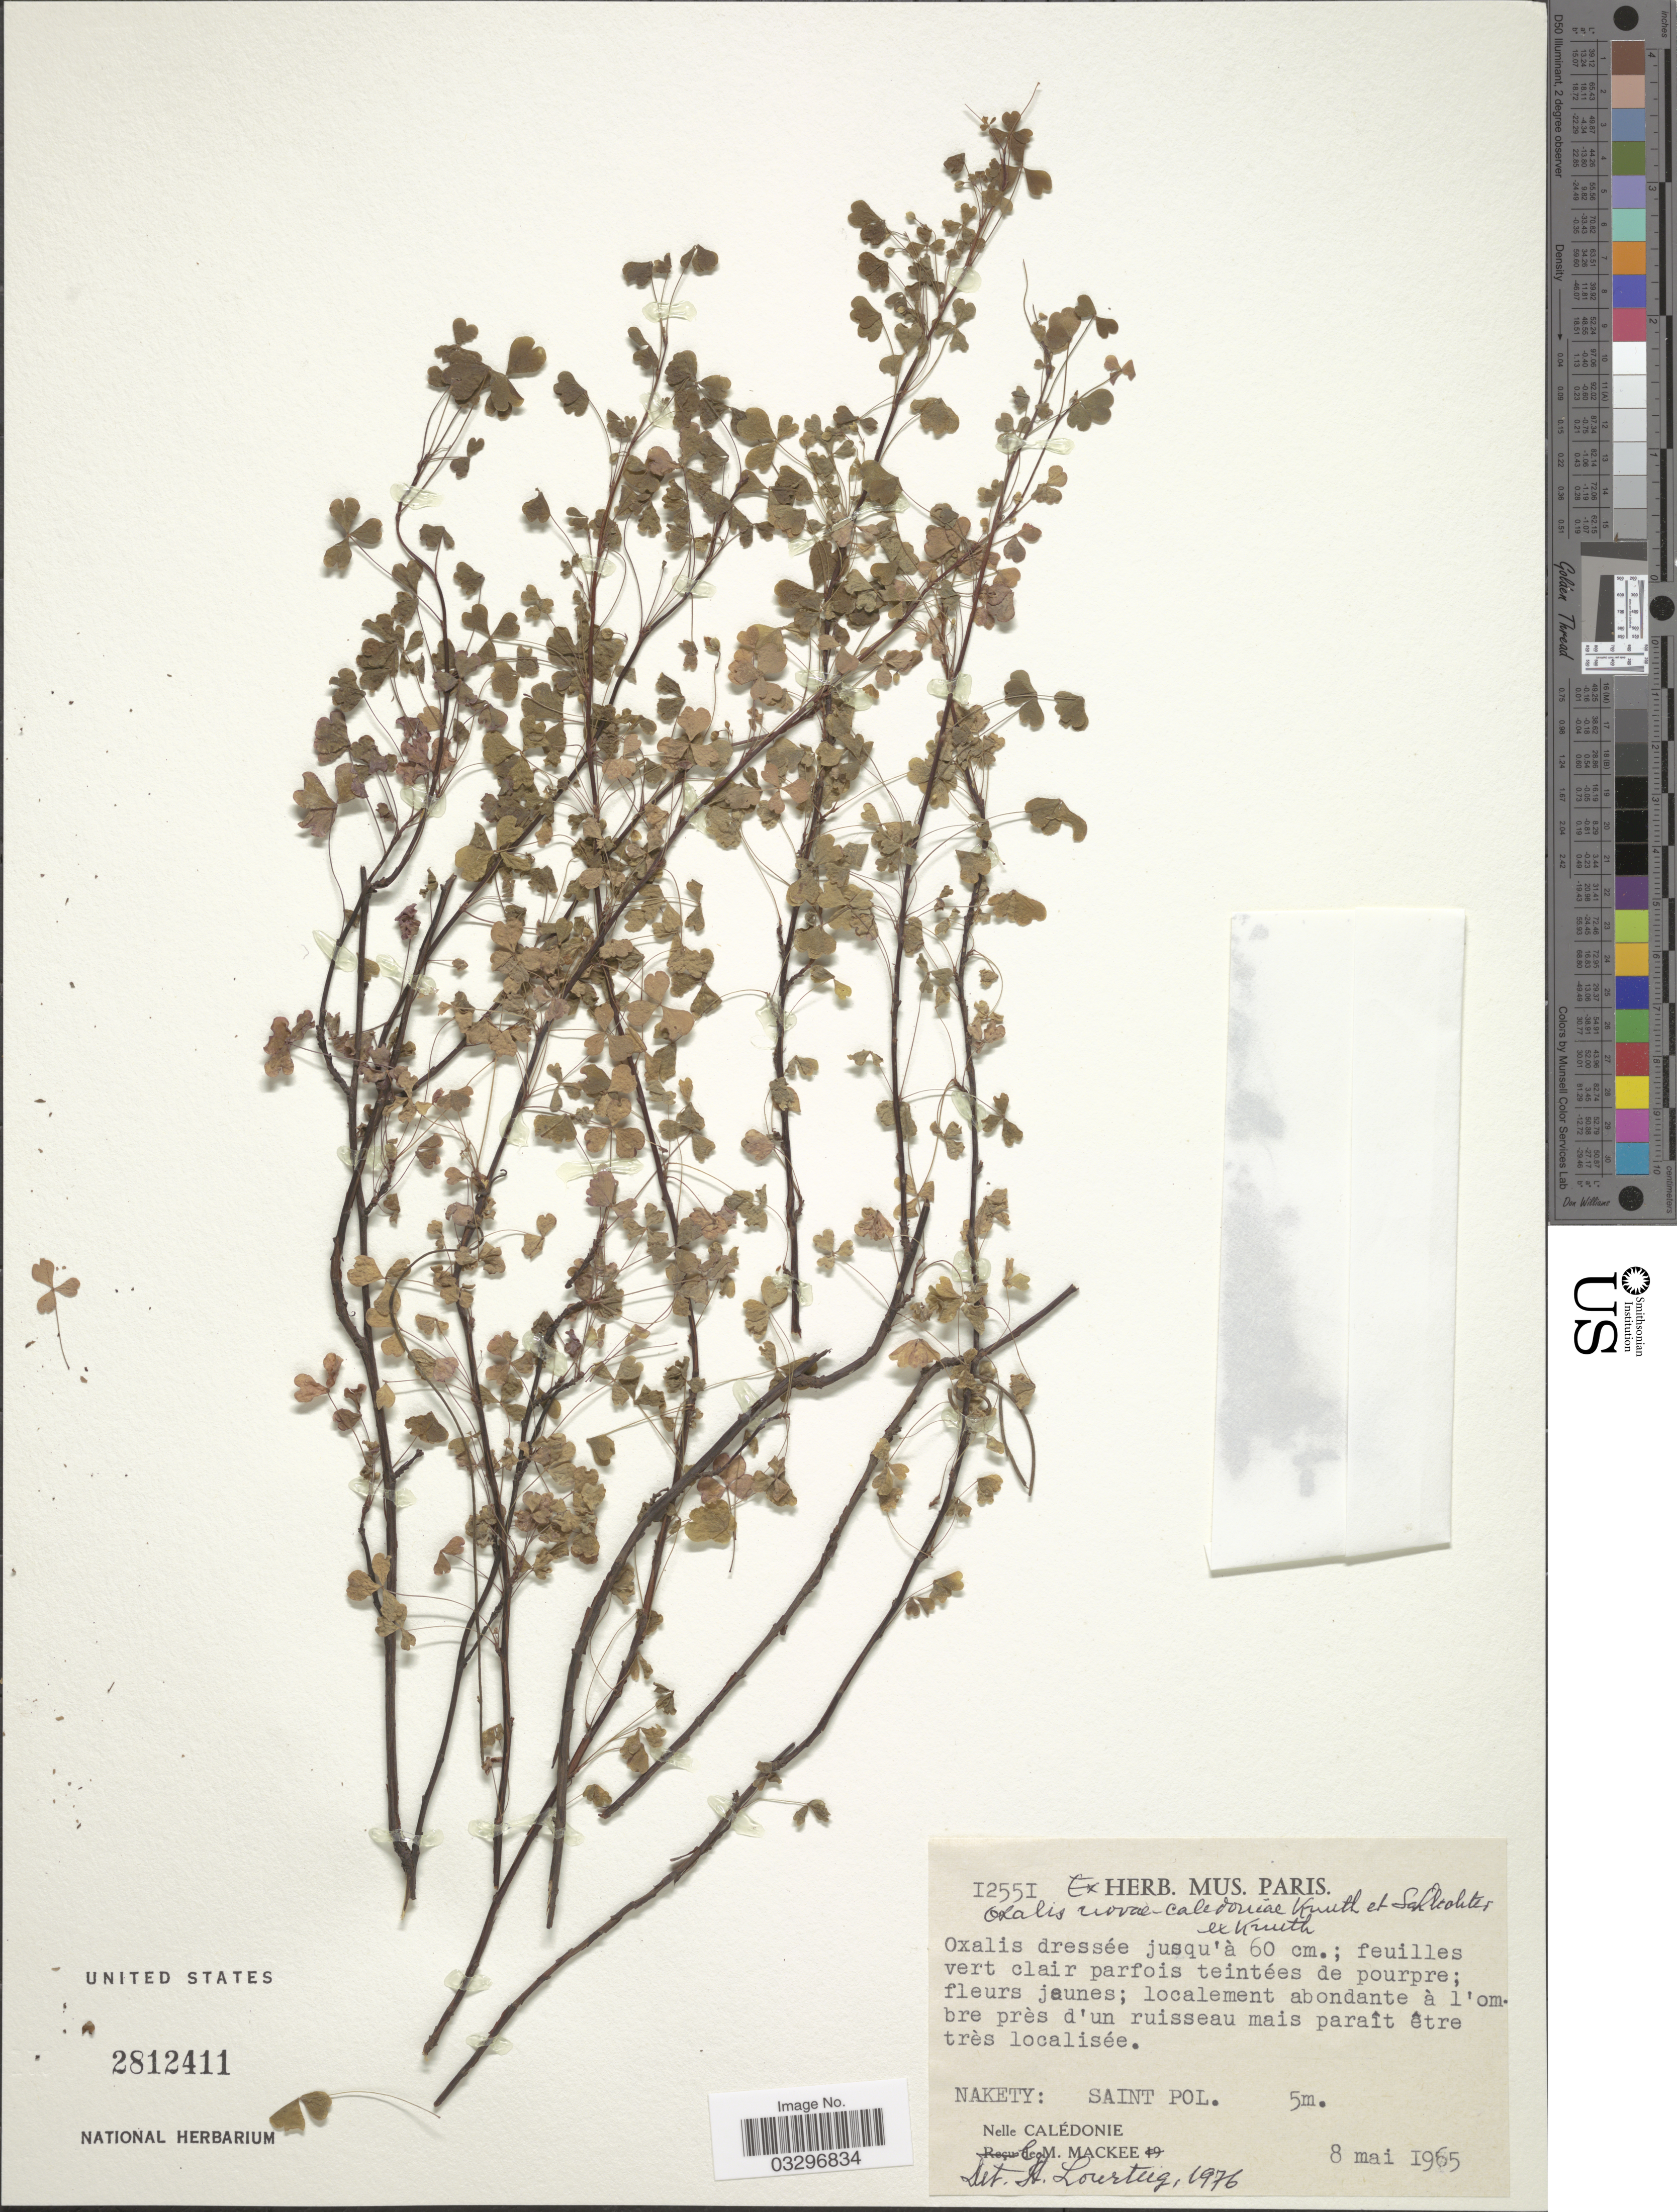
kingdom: Plantae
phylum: Tracheophyta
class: Magnoliopsida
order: Oxalidales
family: Oxalidaceae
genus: Oxalis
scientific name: Oxalis novae-caledoniae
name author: R. Knuth & Schltr.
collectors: M. Mackee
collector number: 12551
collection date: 1965-05-08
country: New Caledonia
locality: Nakety: Saint Pol. Nelle Calédonie.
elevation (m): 5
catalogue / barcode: US 2812411